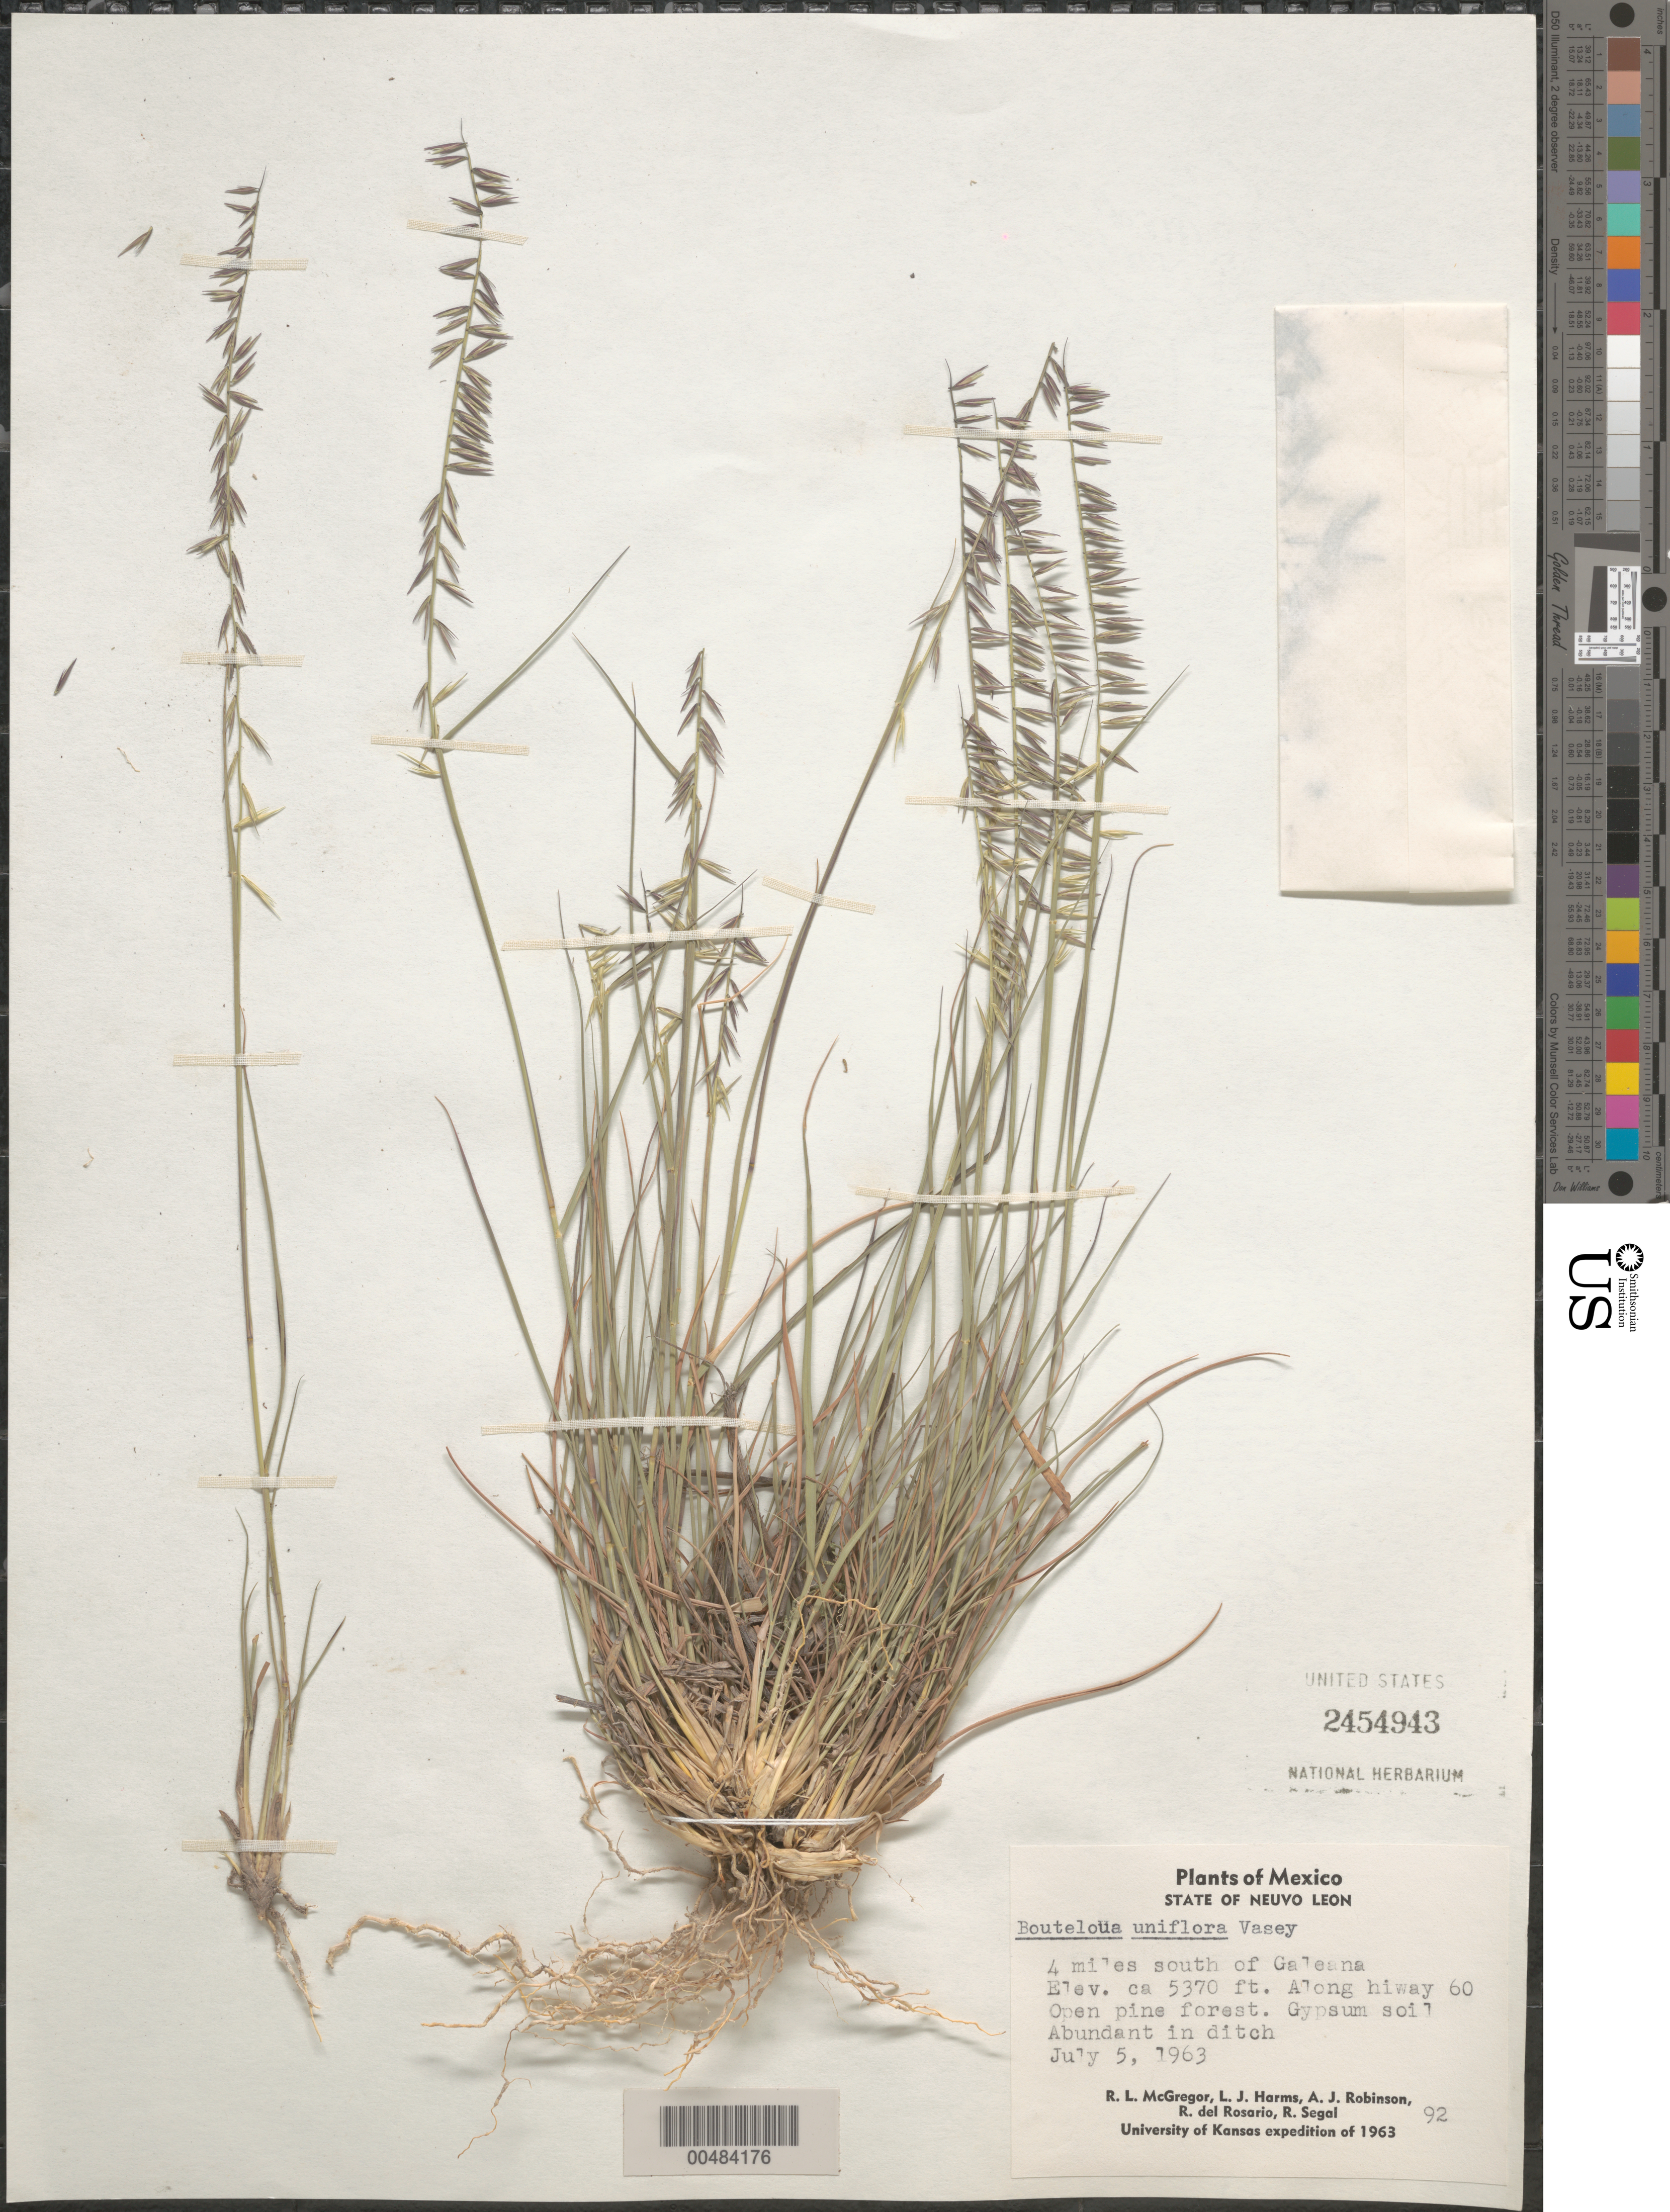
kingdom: Plantae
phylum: Tracheophyta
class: Liliopsida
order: Poales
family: Poaceae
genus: Bouteloua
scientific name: Bouteloua uniflora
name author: Vasey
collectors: R. McGregor, L. Harms & A. J. Robinson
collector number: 92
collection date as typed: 5 Jul 1963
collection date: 1963-07-05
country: Mexico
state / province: Nuevo León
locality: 4 mi S of Galeana, along hwy 60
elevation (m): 1637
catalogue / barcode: US 2454943